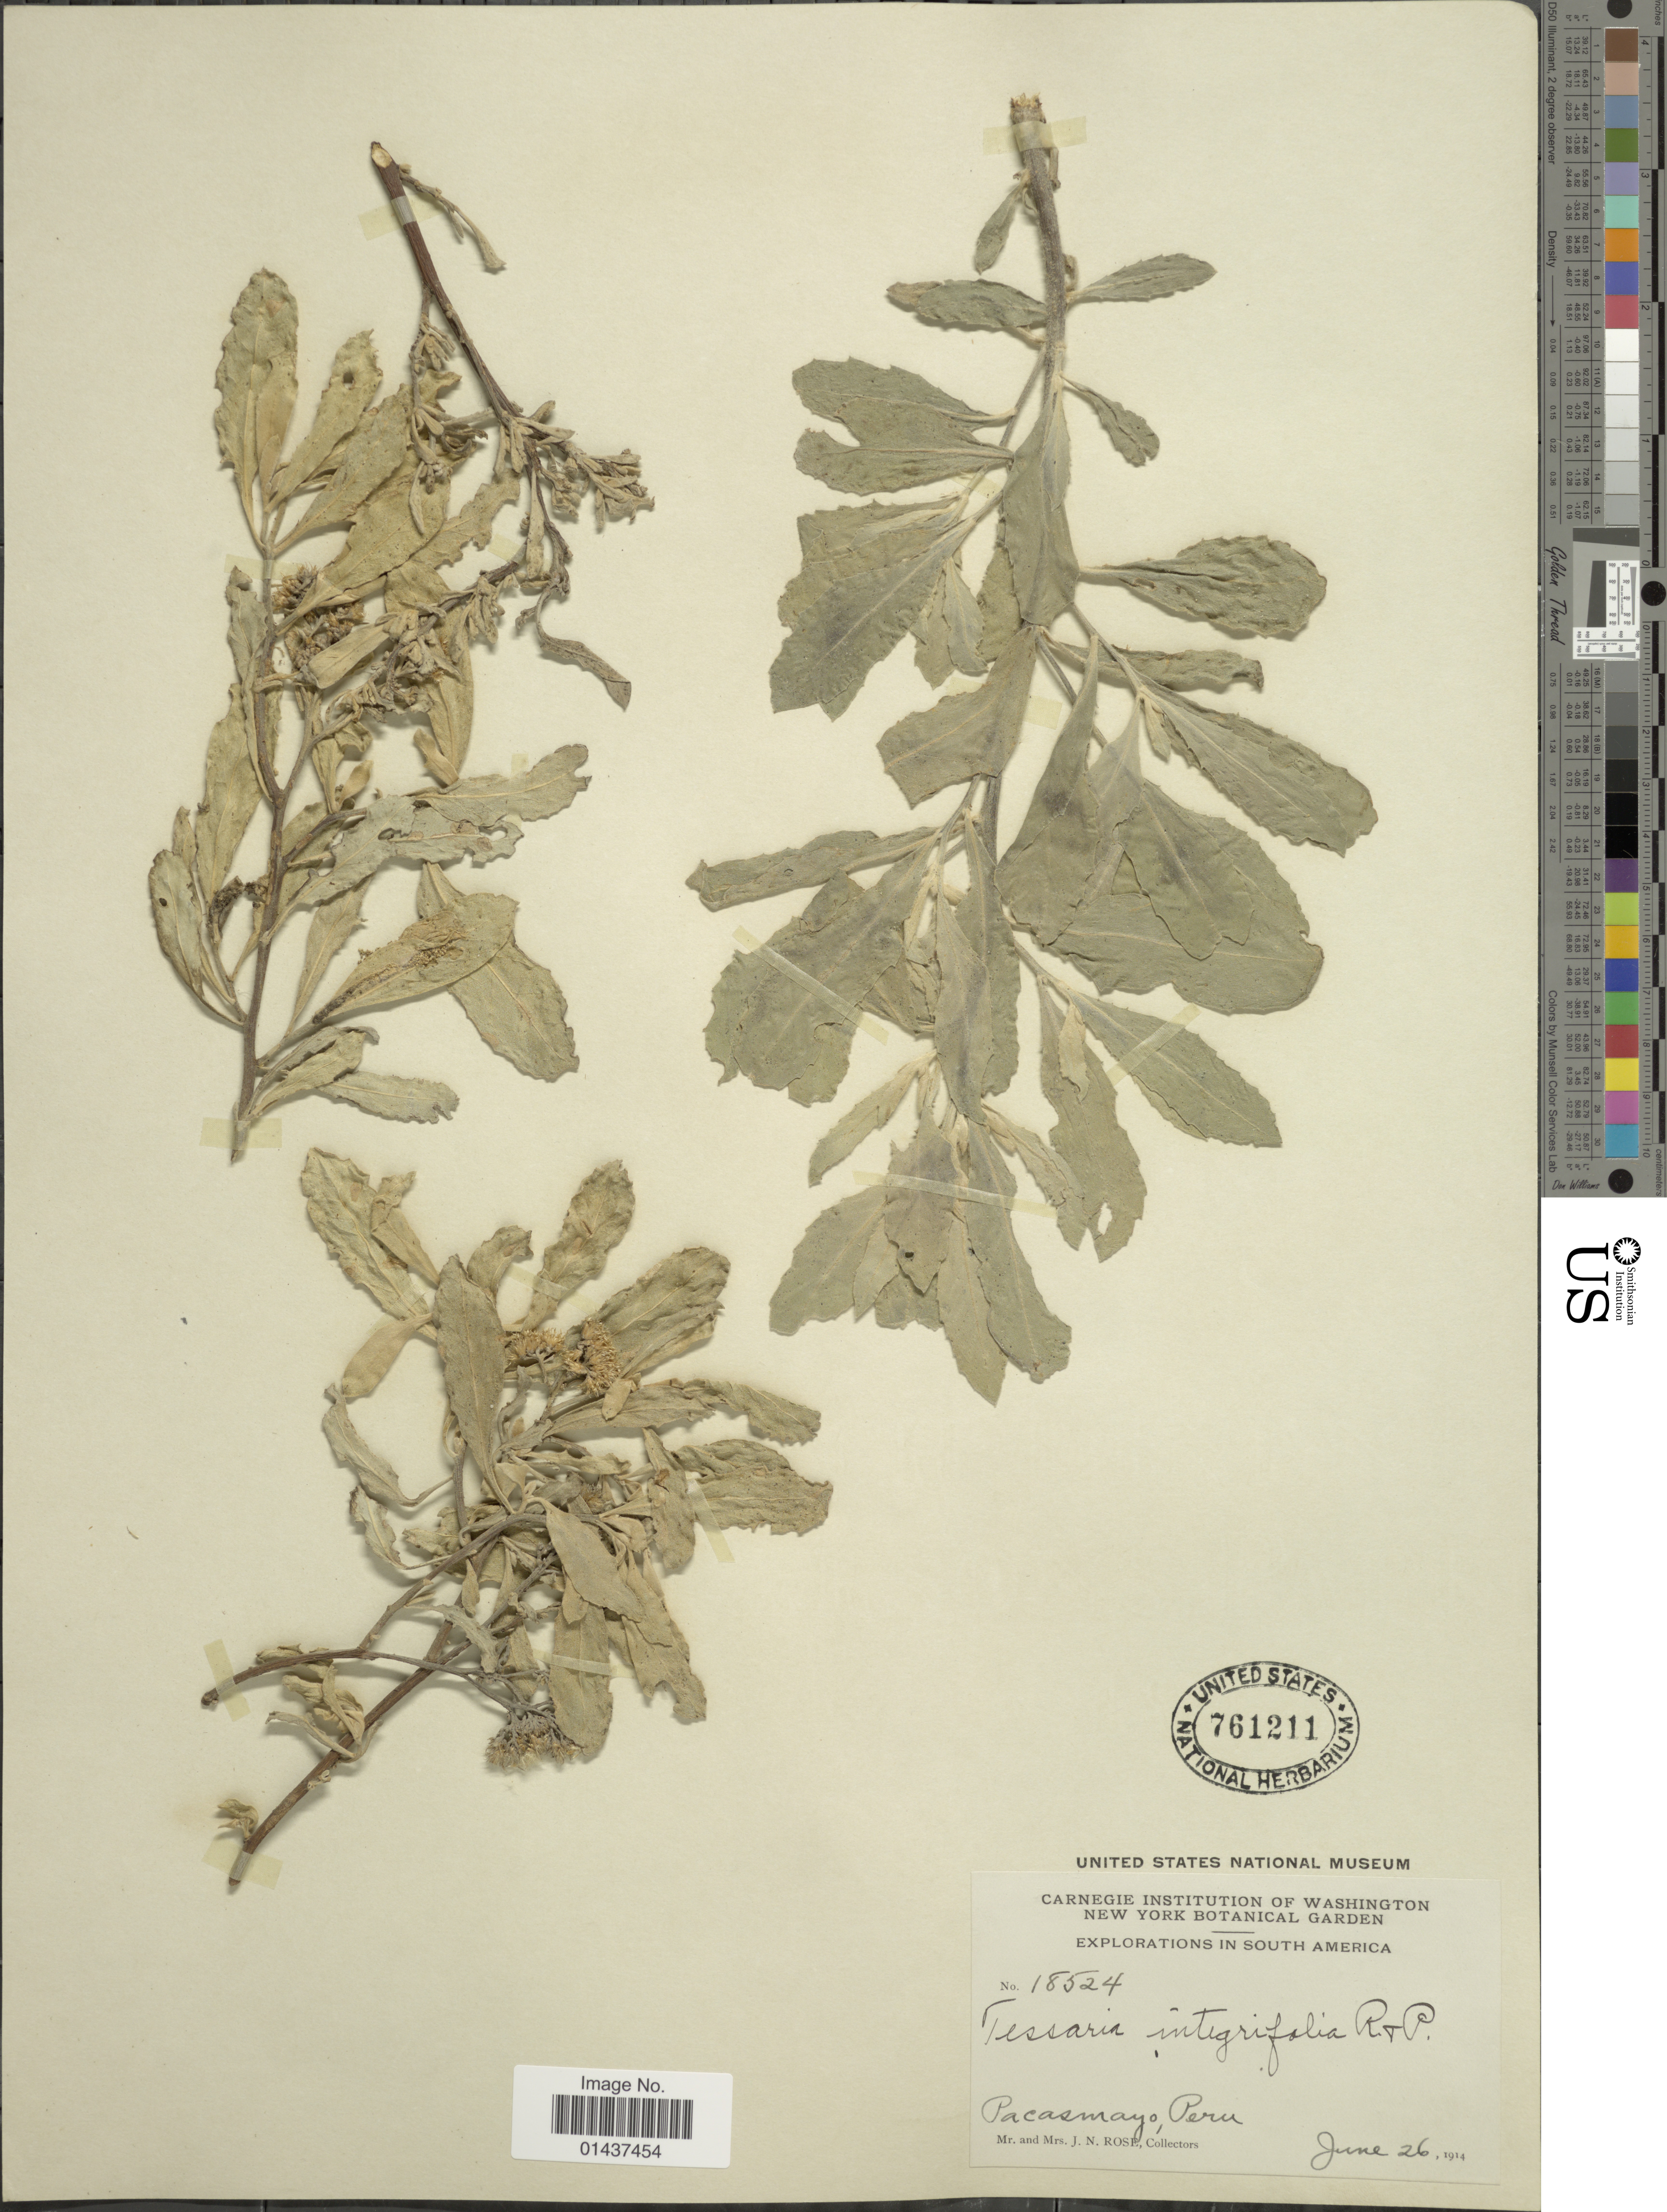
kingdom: Plantae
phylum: Tracheophyta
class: Magnoliopsida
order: Asterales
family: Asteraceae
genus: Tessaria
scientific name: Tessaria integrifolia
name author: Ruiz & Pav.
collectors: J. N. Rose & L. B. Rose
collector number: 18524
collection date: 1914-06-26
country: Peru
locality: Pacasmayo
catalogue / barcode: US 761211